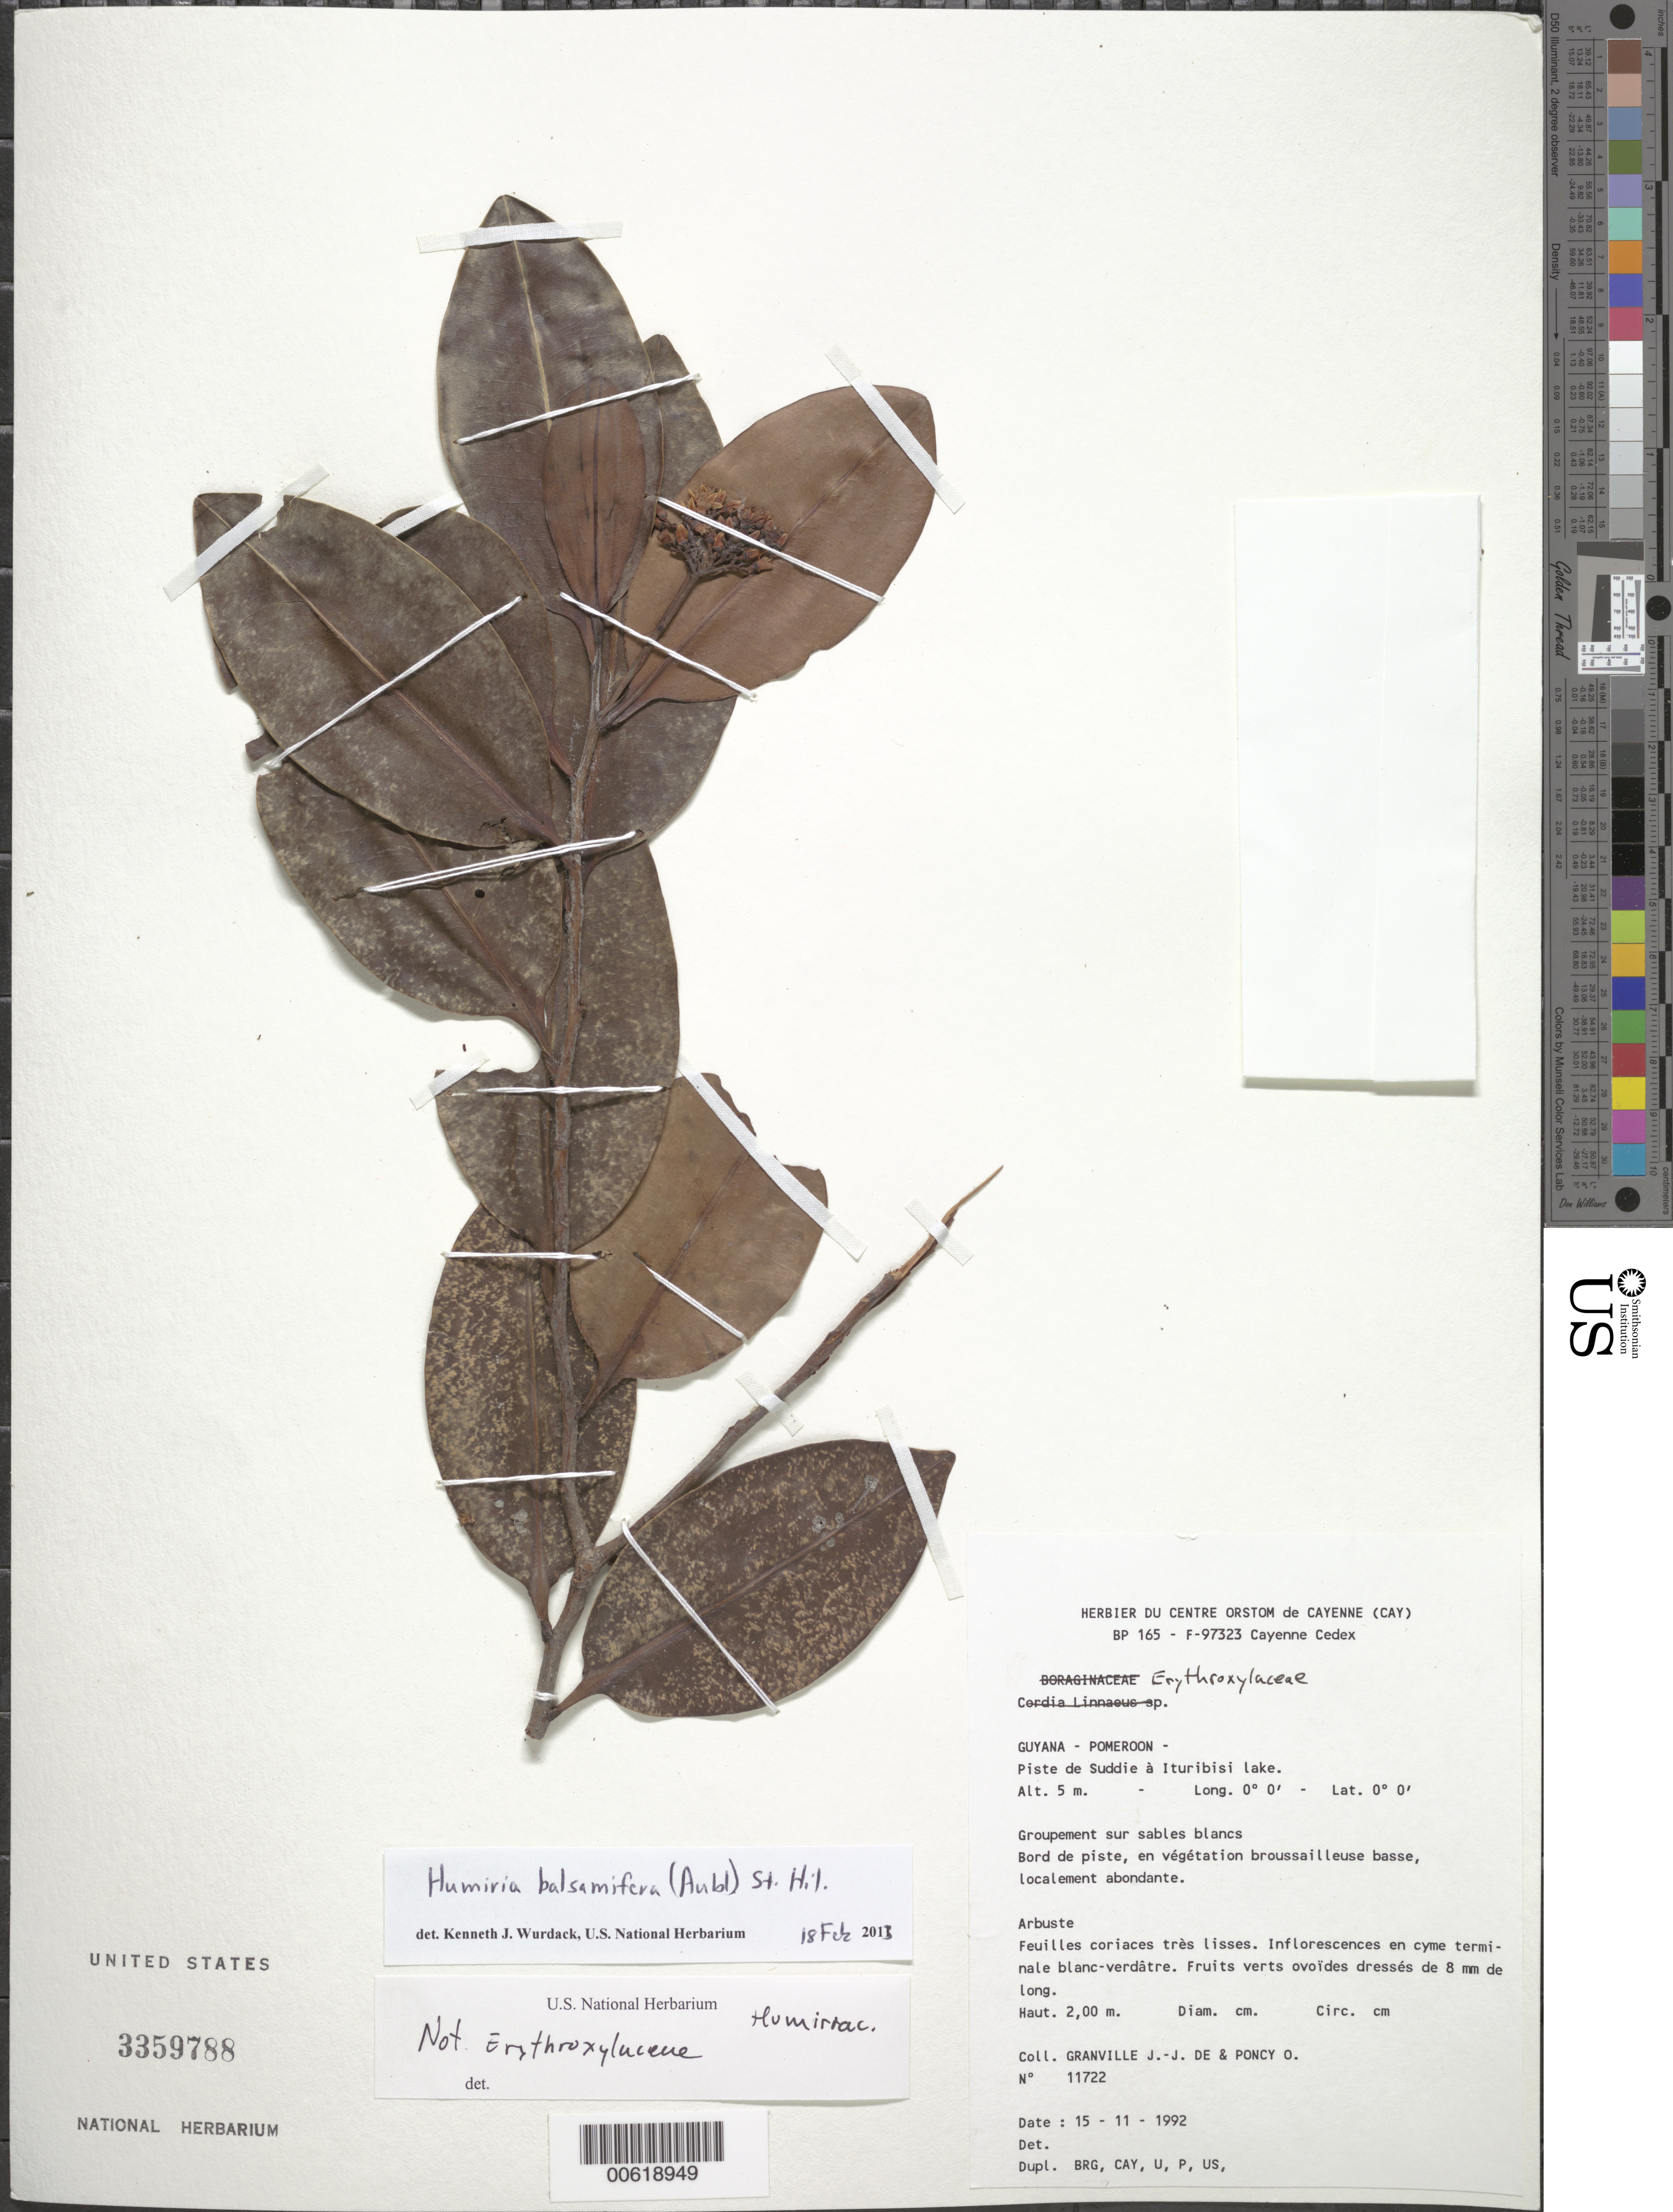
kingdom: Plantae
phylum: Tracheophyta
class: Magnoliopsida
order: Malpighiales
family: Humiriaceae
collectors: J.-J. de Granville & O. Poncy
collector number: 11722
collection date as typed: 15-Nov-92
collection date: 1992-11-15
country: Guyana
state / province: Pomeroon-Supenaam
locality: Piste de Suddie à Ituribisi Lake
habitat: Groupement sur sables blancs. Bord de piste, en vegetation broussailleuse basse, localement abondante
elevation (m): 5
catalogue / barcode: US 3359788